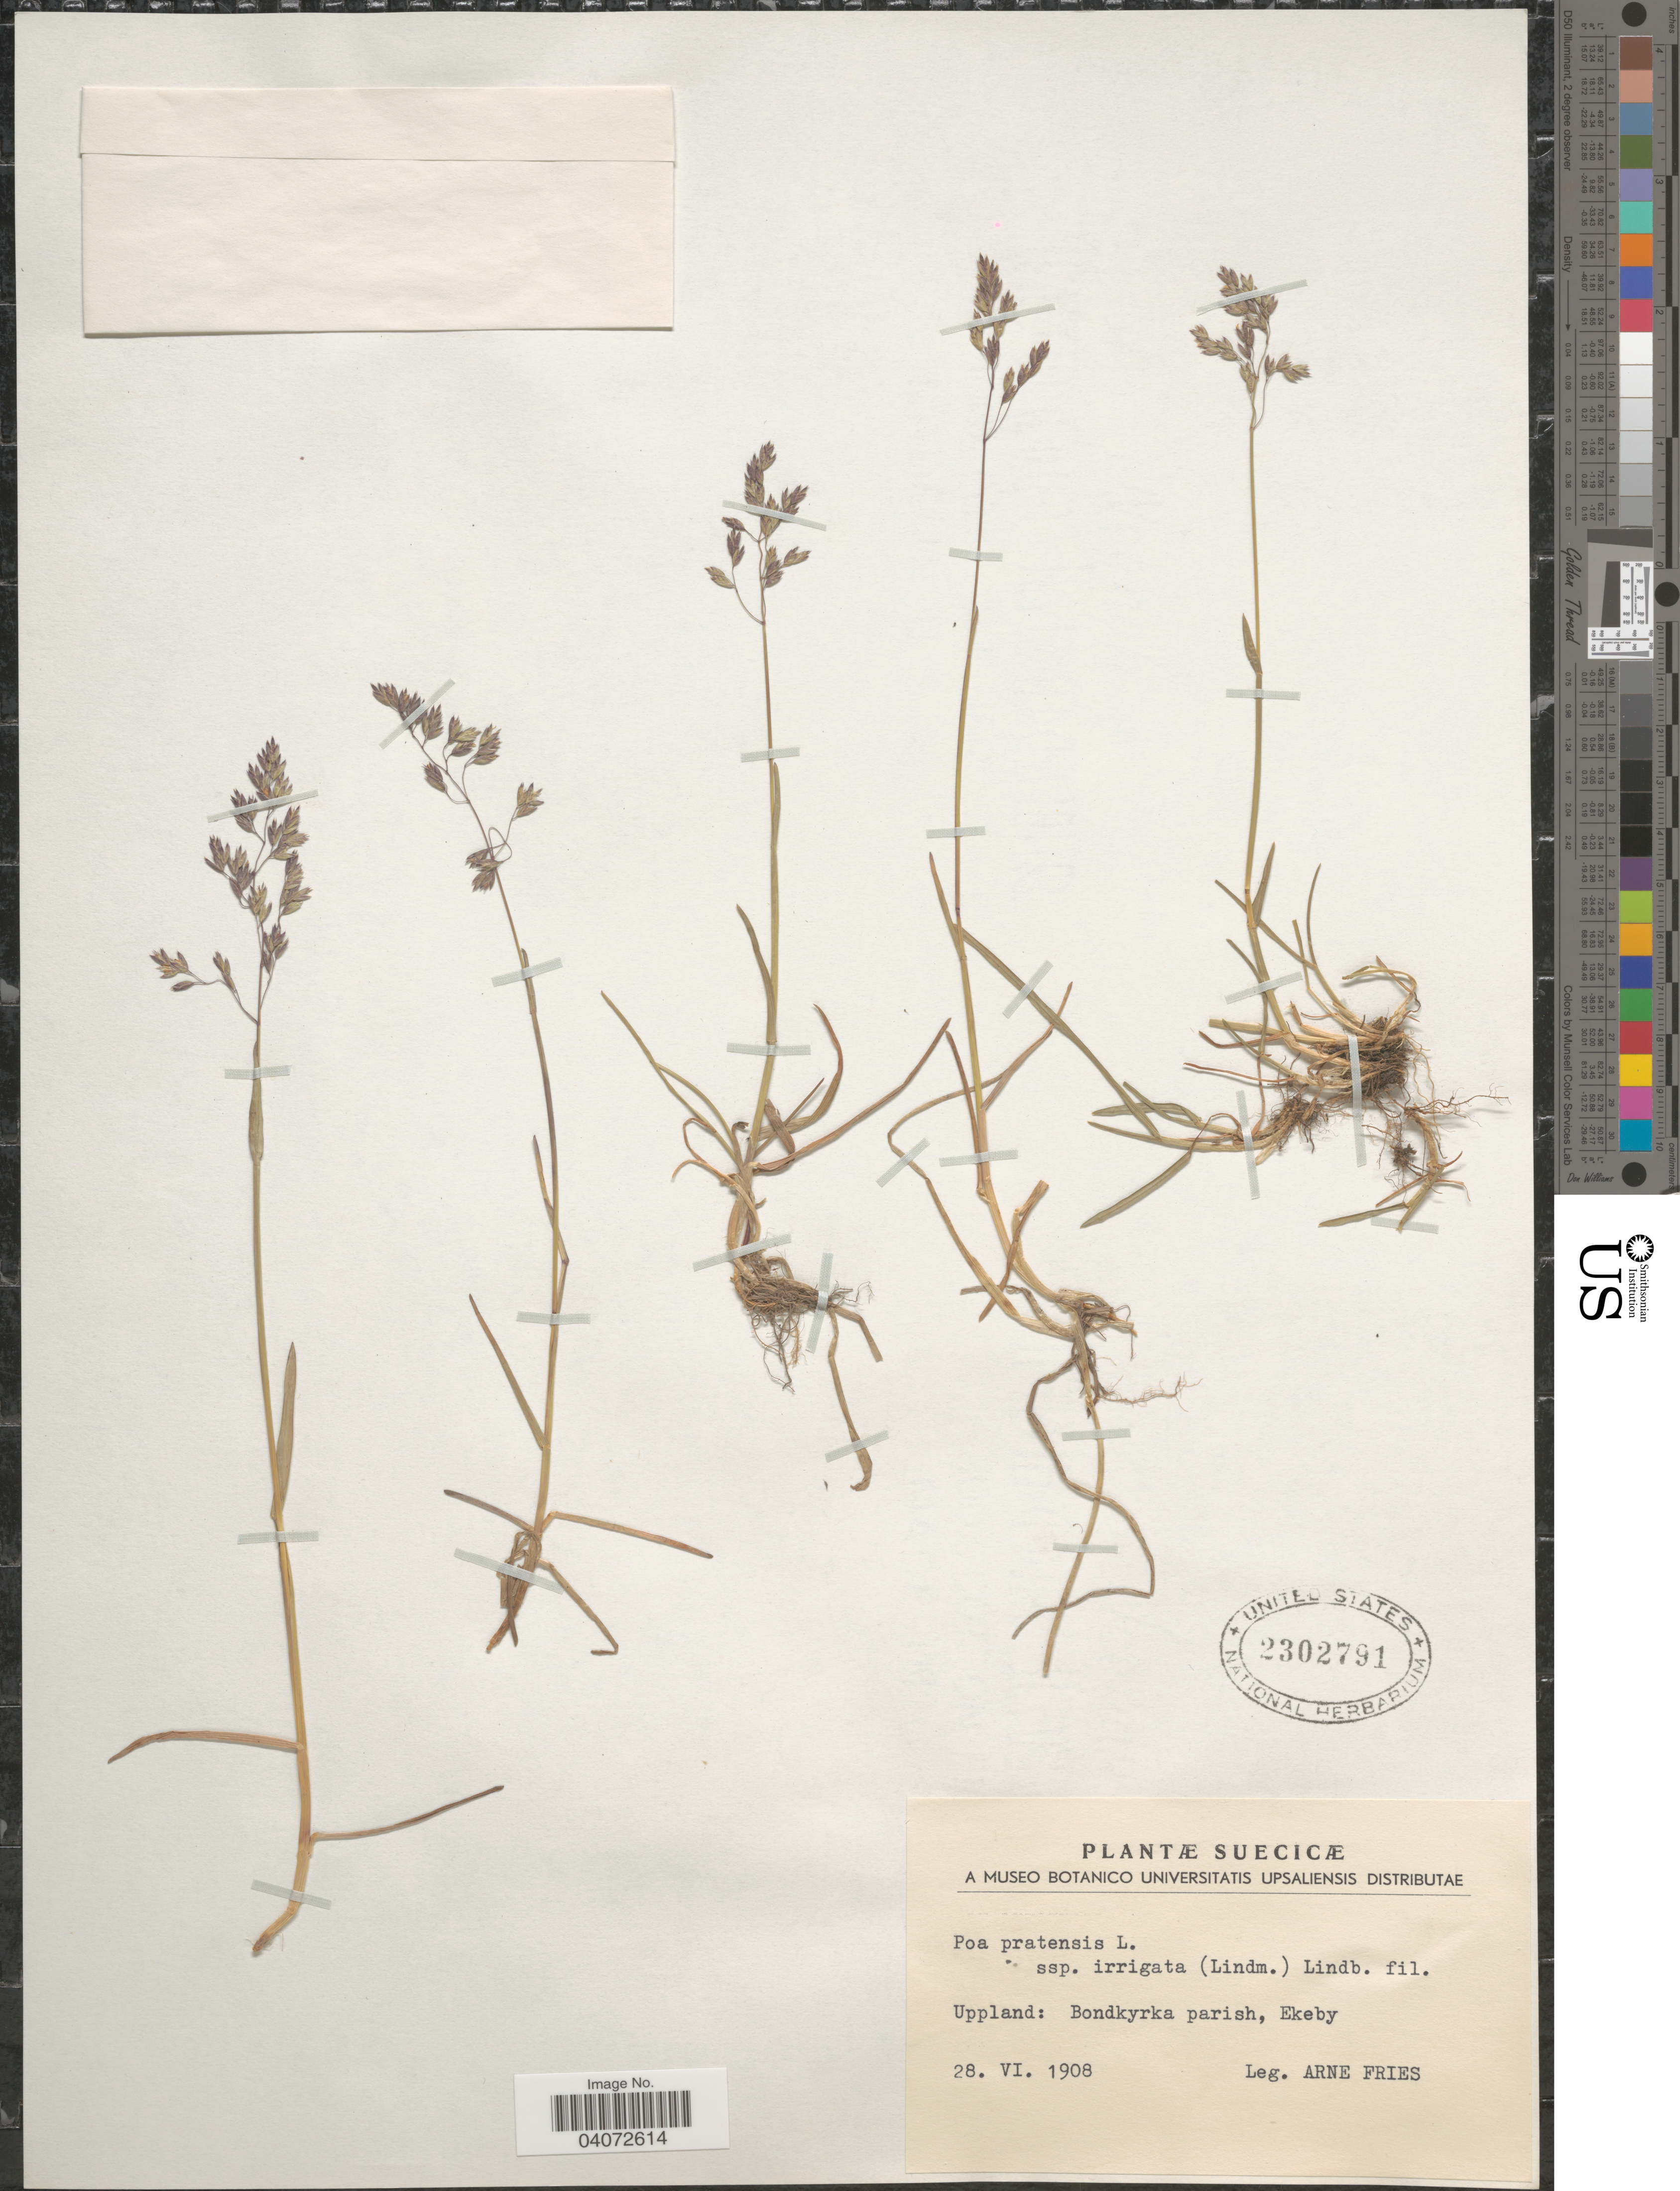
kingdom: Plantae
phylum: Tracheophyta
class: Liliopsida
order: Poales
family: Poaceae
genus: Poa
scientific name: Poa pratensis subsp. irrigata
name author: (Lindm.) H. Lindb.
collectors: E. A. Fries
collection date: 1908-06-28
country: Sweden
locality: Suecicæ. Uppland: Bondkyrka parish, Ekeby.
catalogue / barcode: US 2302791